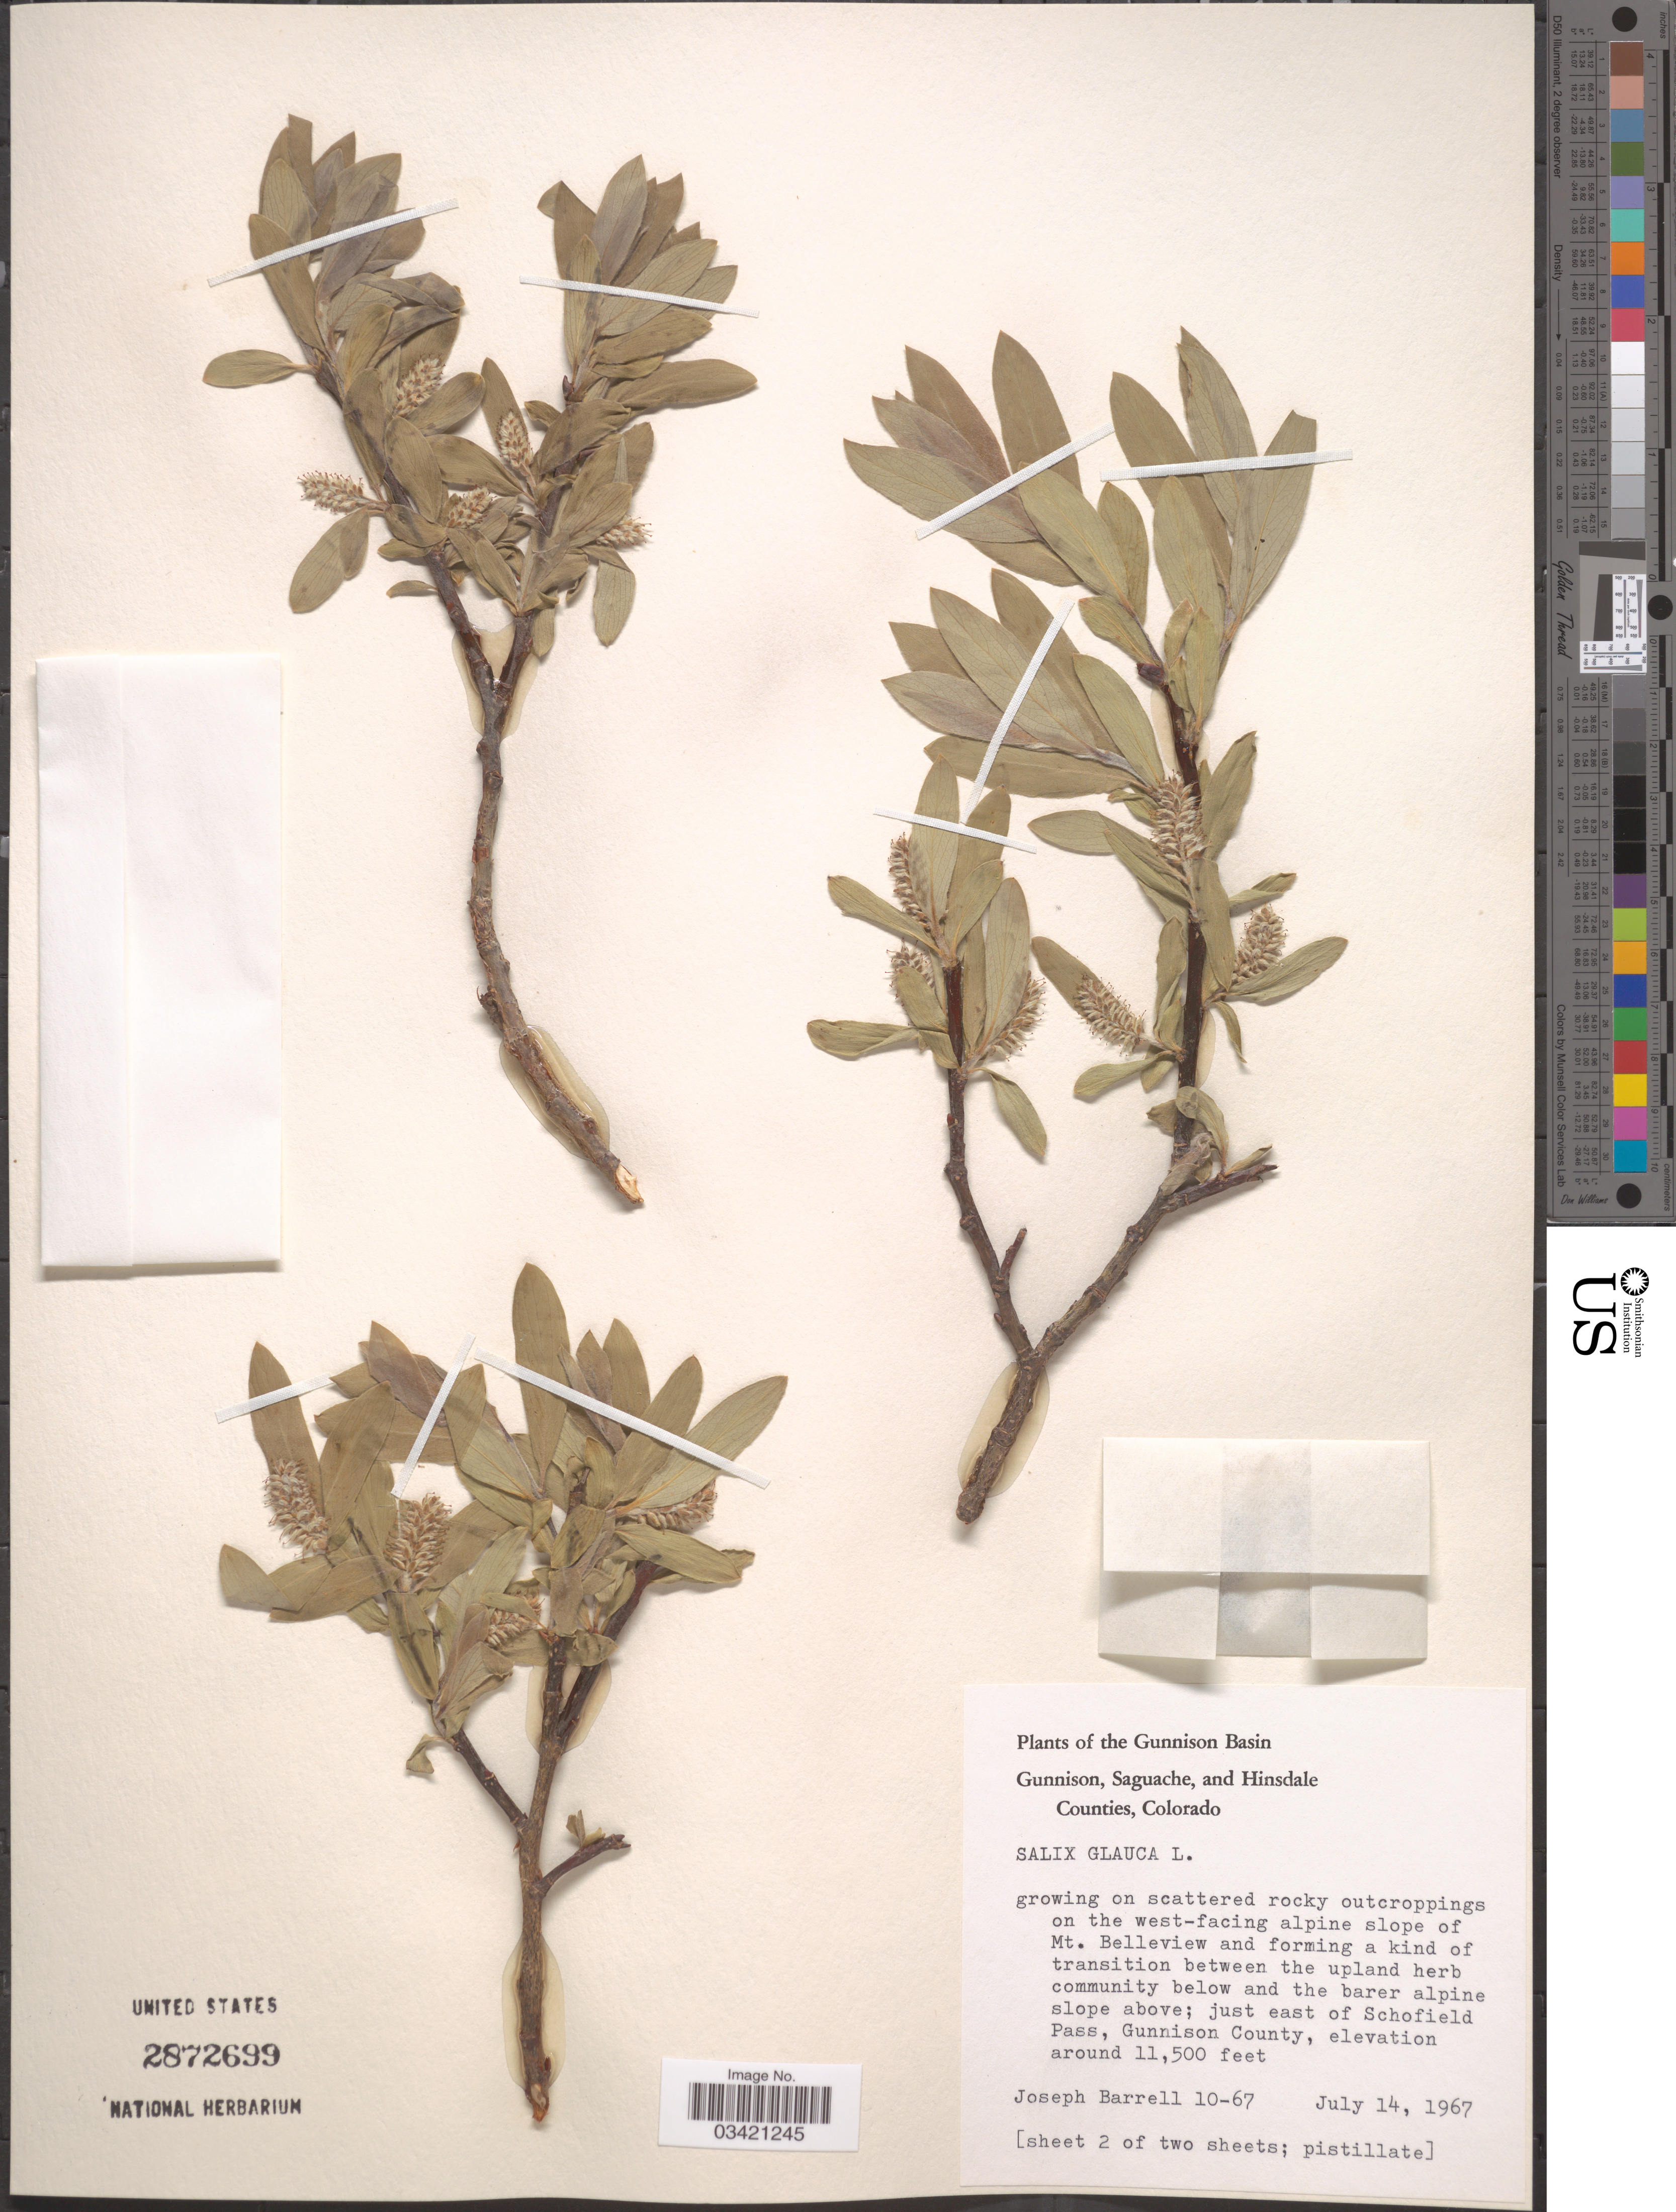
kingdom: Plantae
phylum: Tracheophyta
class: Magnoliopsida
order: Malpighiales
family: Salicaceae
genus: Salix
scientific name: Salix glauca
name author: L.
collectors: J. Barrell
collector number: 10-67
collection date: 1967-07-14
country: United States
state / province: Colorado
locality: The Gunnison Basin. On the west-facing alpine slope of Mt. Belleview; just east of Schofield Pass, Gunnison County.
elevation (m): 3505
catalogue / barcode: US 2872699